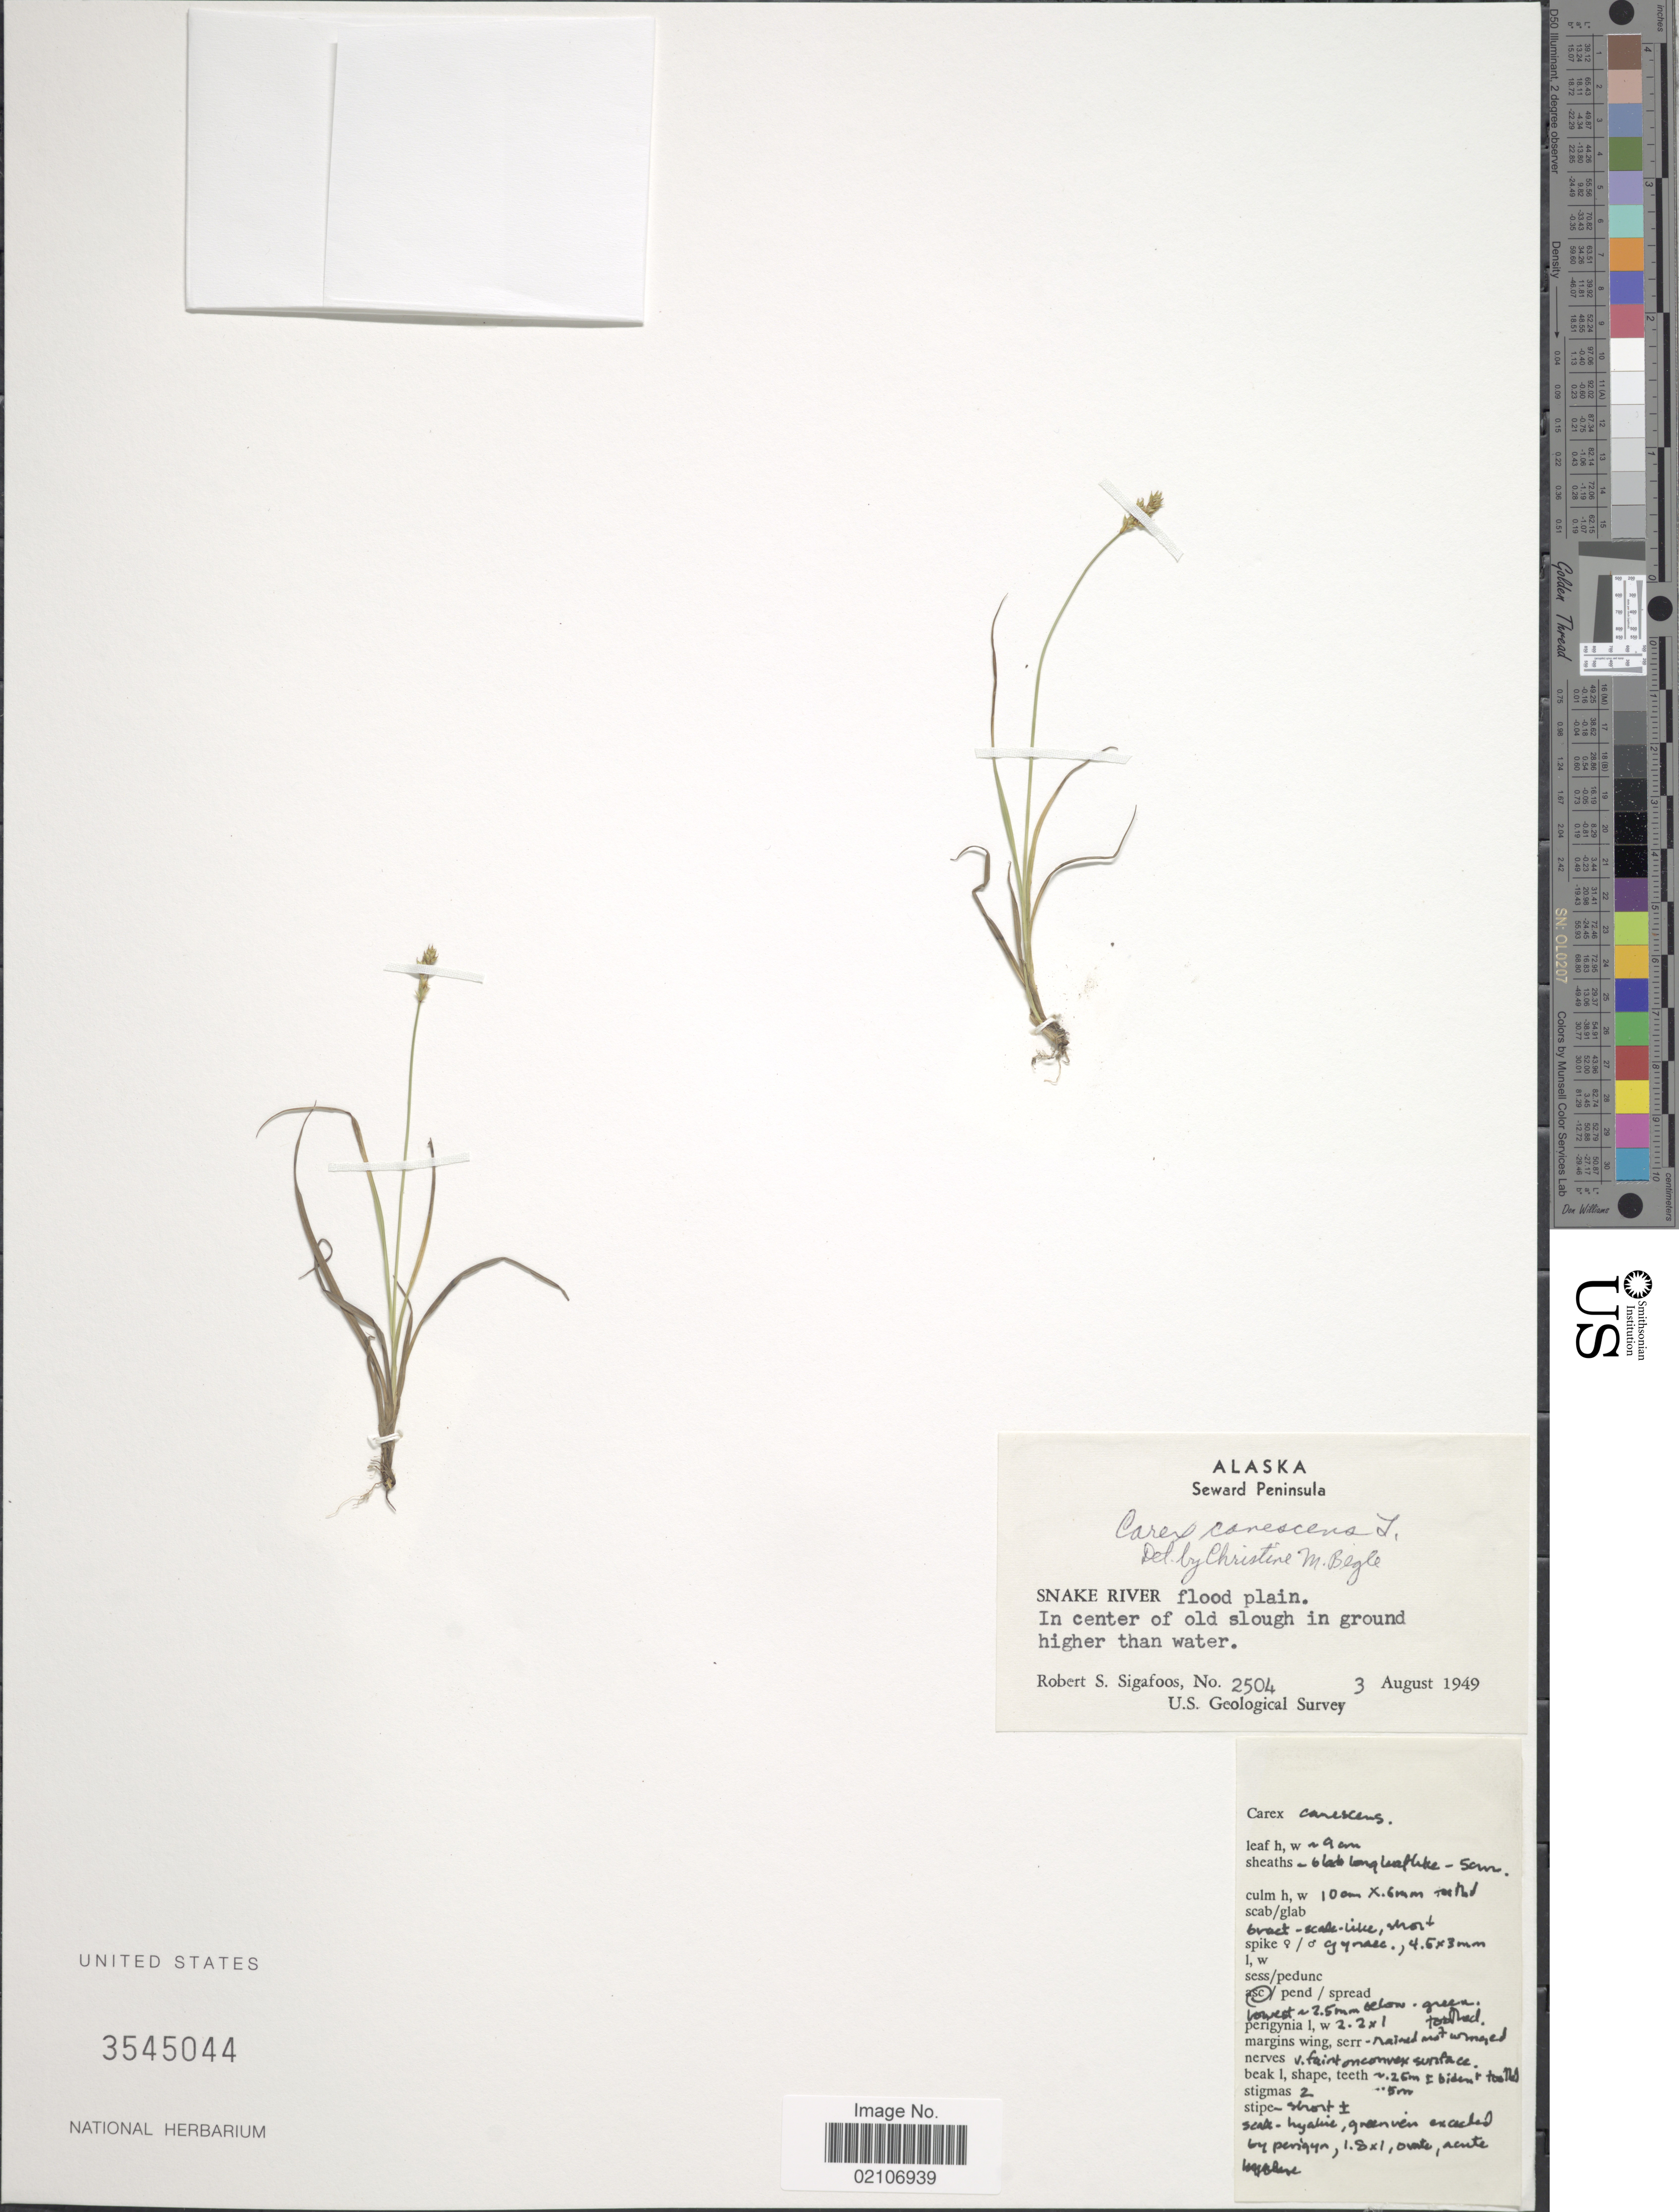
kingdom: Plantae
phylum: Tracheophyta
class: Liliopsida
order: Poales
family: Cyperaceae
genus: Carex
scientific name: Carex canescens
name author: L.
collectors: R. Sigafoos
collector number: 2504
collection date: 1949-08-03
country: United States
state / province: Alaska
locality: Alaska, Seward Peninsula. Snake River flood plain, in center of old slough in ground higher than water.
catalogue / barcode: US 3545044